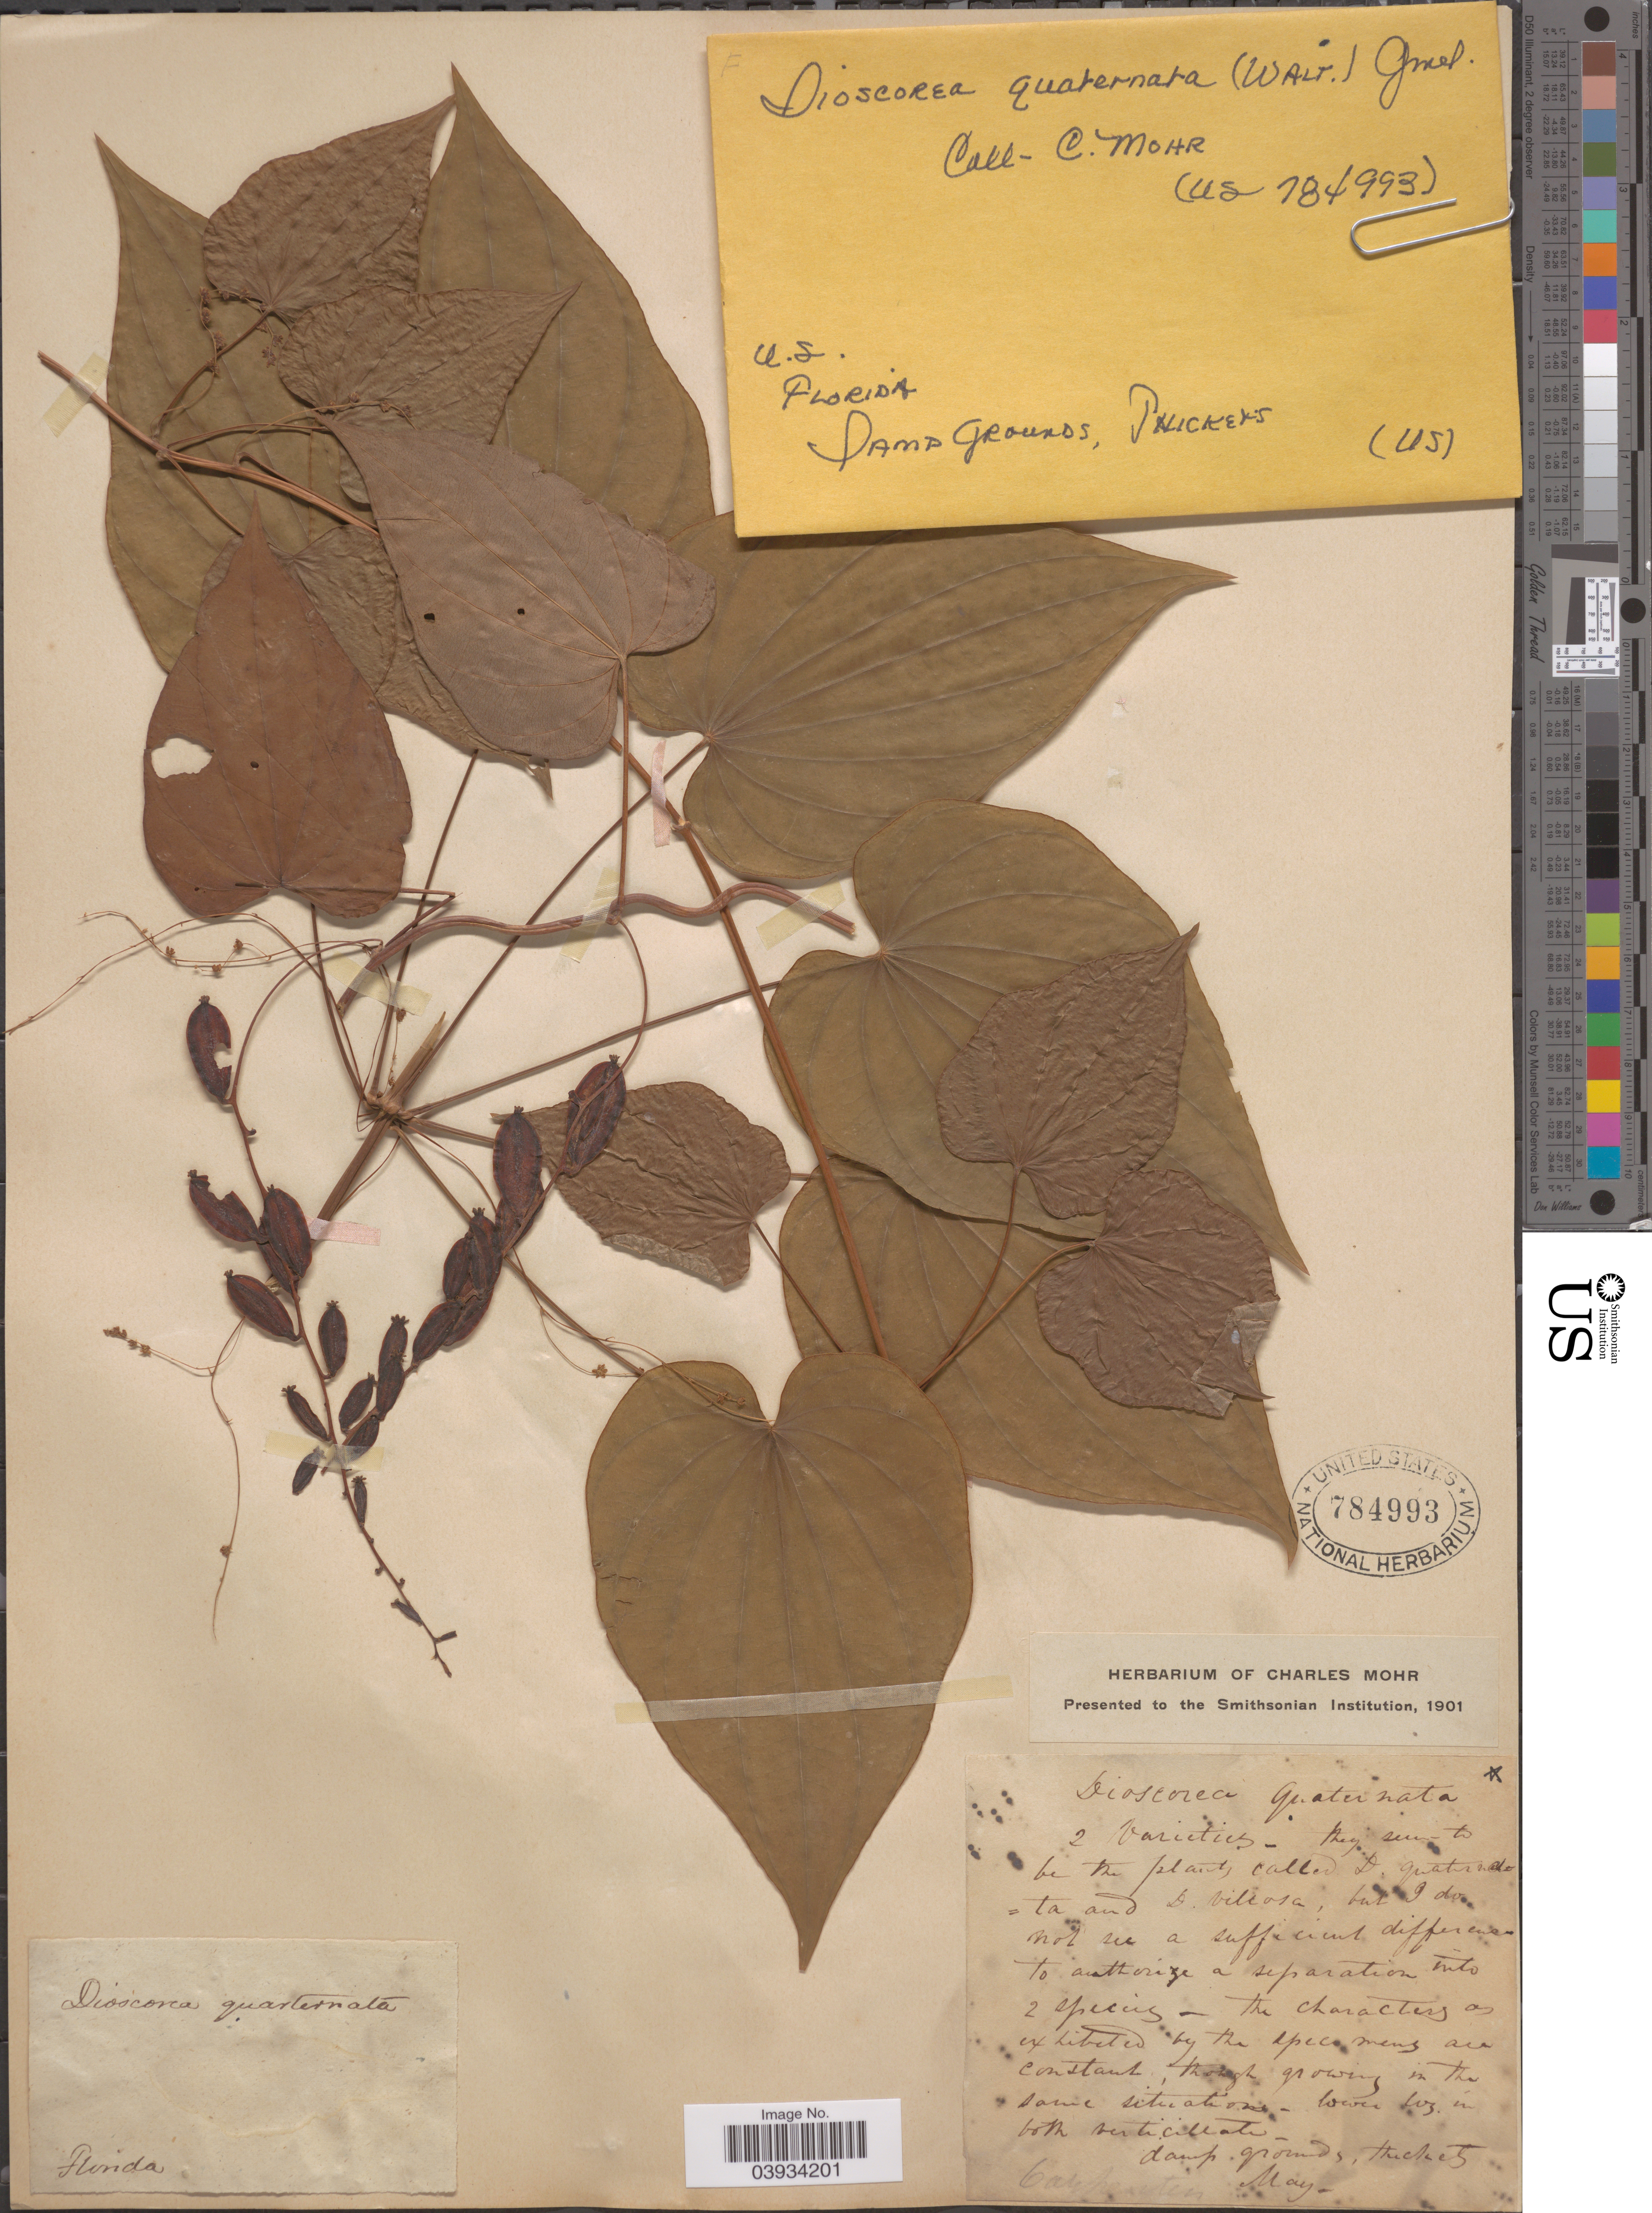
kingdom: Plantae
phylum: Tracheophyta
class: Liliopsida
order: Dioscoreales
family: Dioscoreaceae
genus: Dioscorea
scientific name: Dioscorea villosa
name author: L.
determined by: Strong, M. T., (US), Smithsonian Institution - National Museum of Natural History (UNITED STATES)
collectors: Mohr, C. T. (herbarium)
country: United States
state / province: Florida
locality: Damp grounds, Thickets.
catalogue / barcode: US 784993